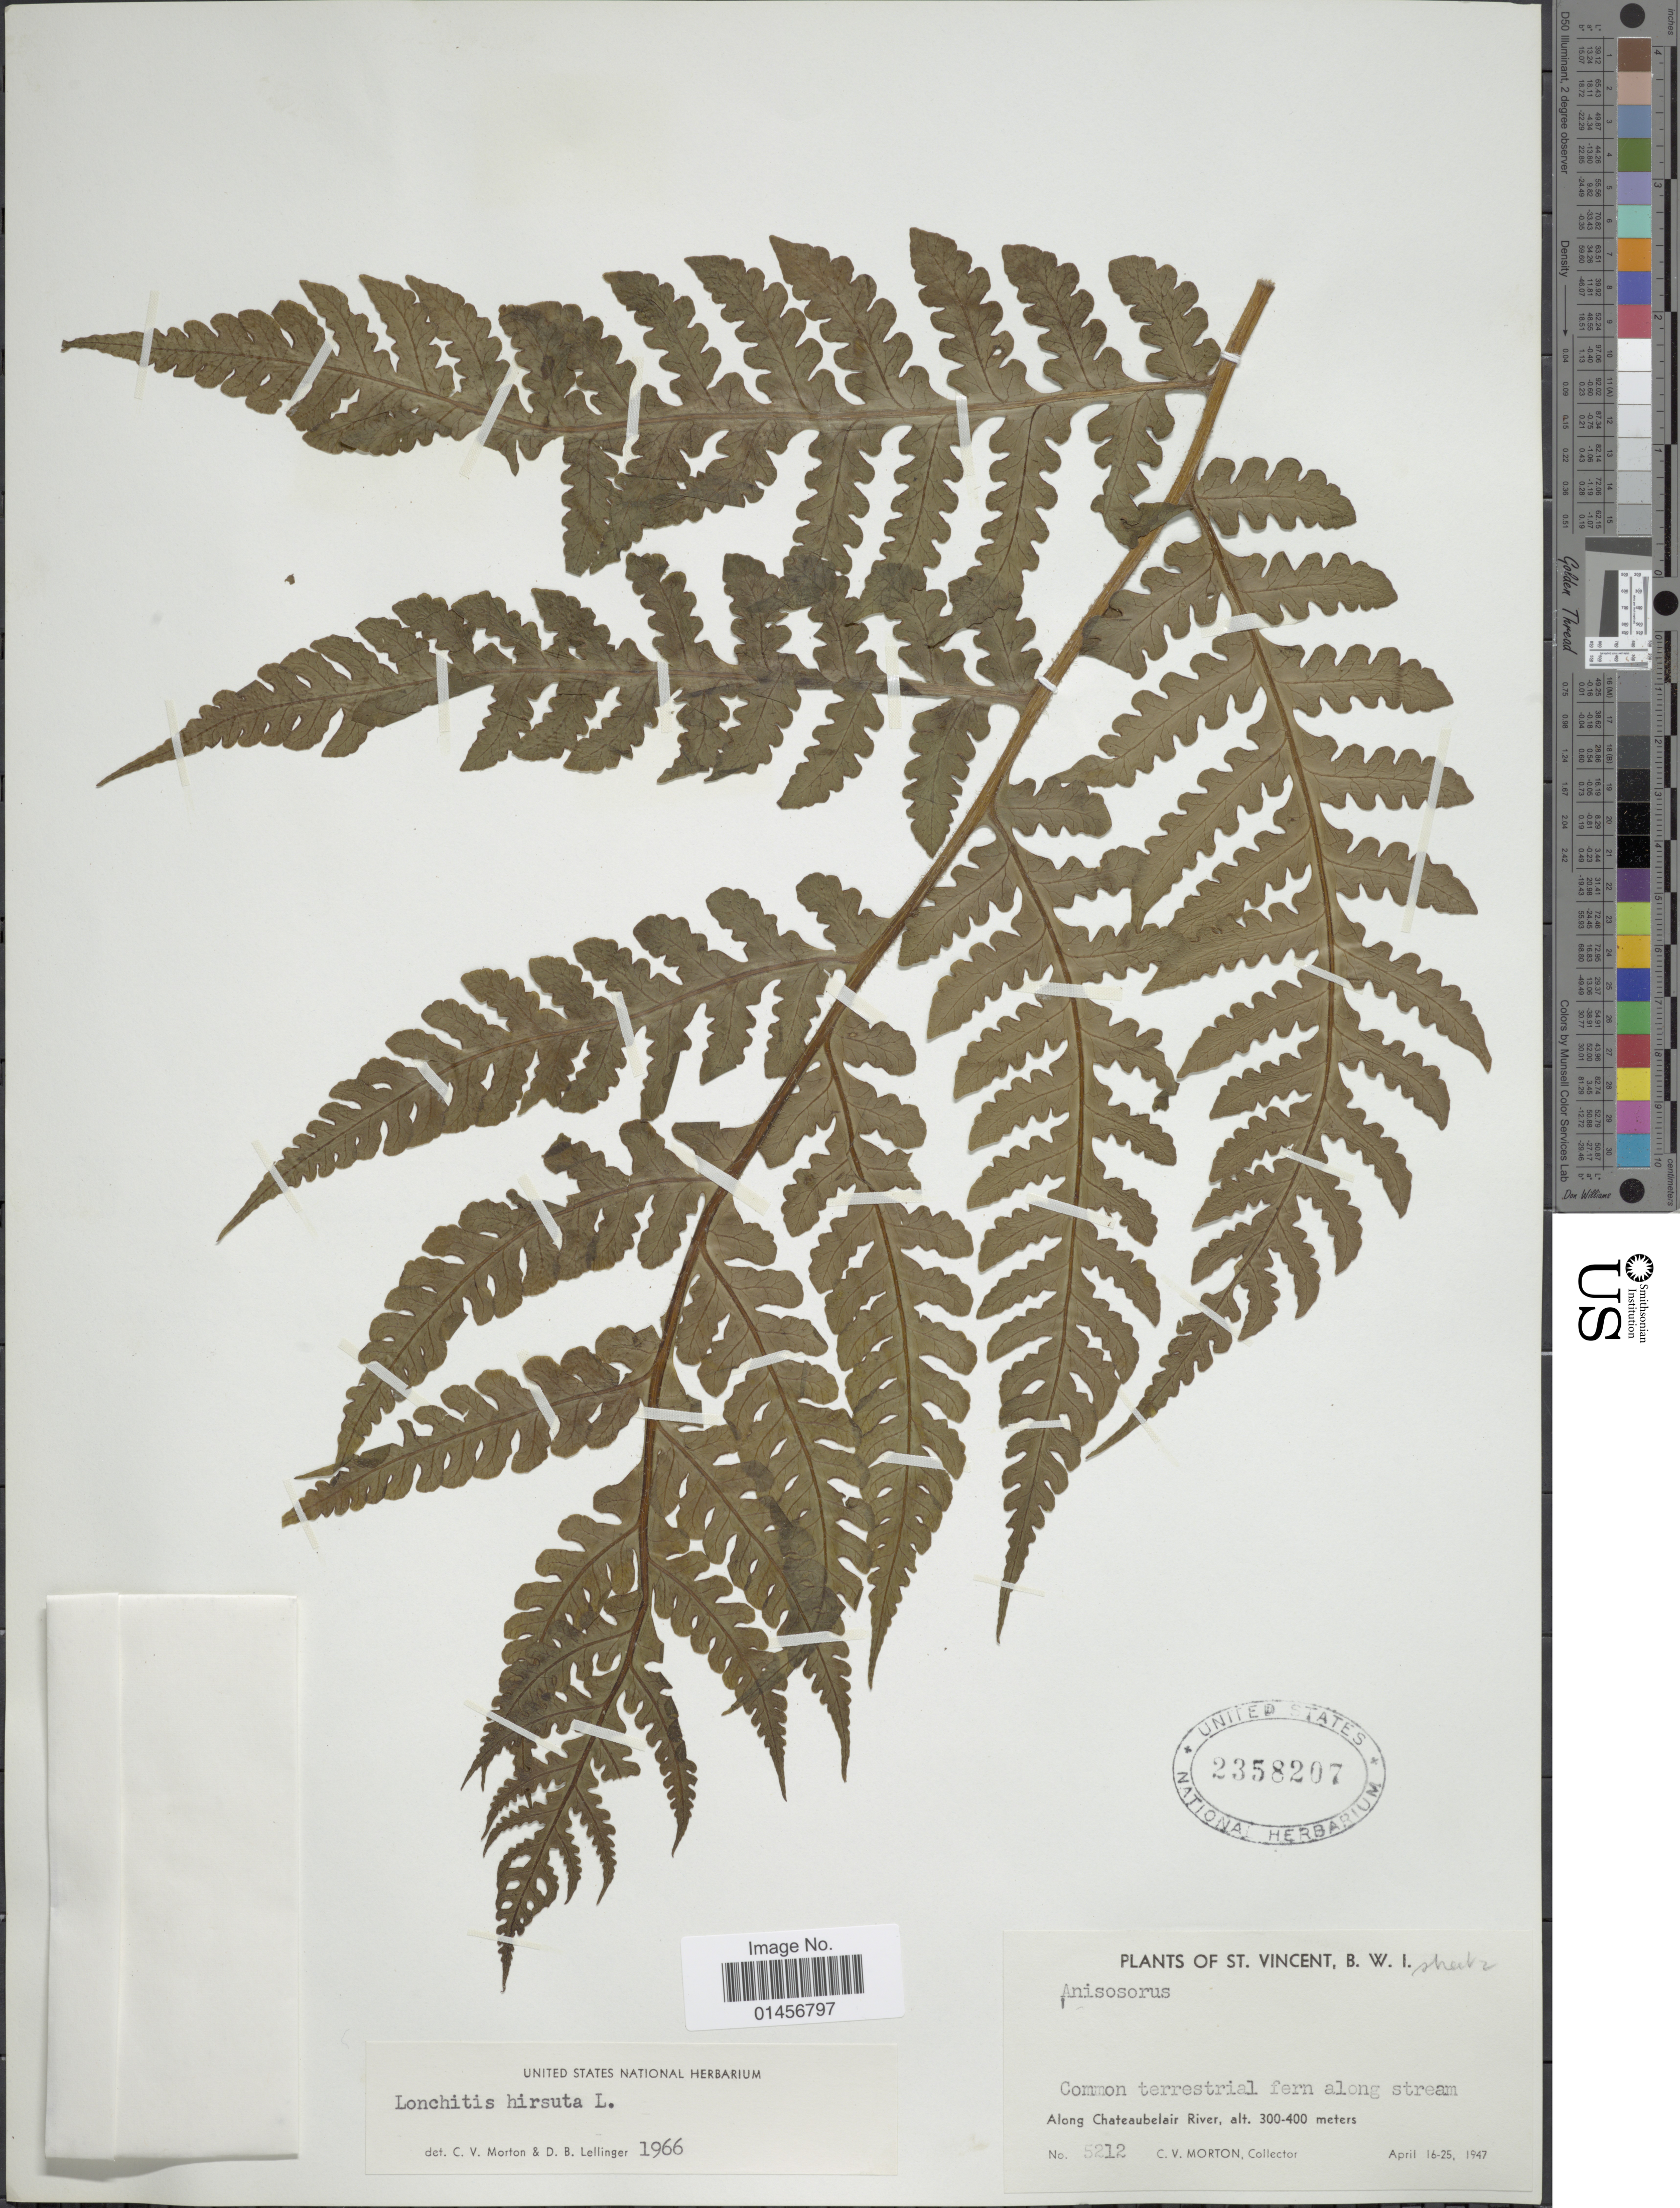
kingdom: Plantae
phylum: Tracheophyta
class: Polypodiopsida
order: Polypodiales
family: Lonchitidaceae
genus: Lonchitis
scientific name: Lonchitis hirsuta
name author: L.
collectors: C. V. Morton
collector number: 5212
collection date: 1947-04-16/1947-04-25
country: St. Vincent - Grenadines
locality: Along stream. Along Chateaubelair River.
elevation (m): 300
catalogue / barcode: US 2358207